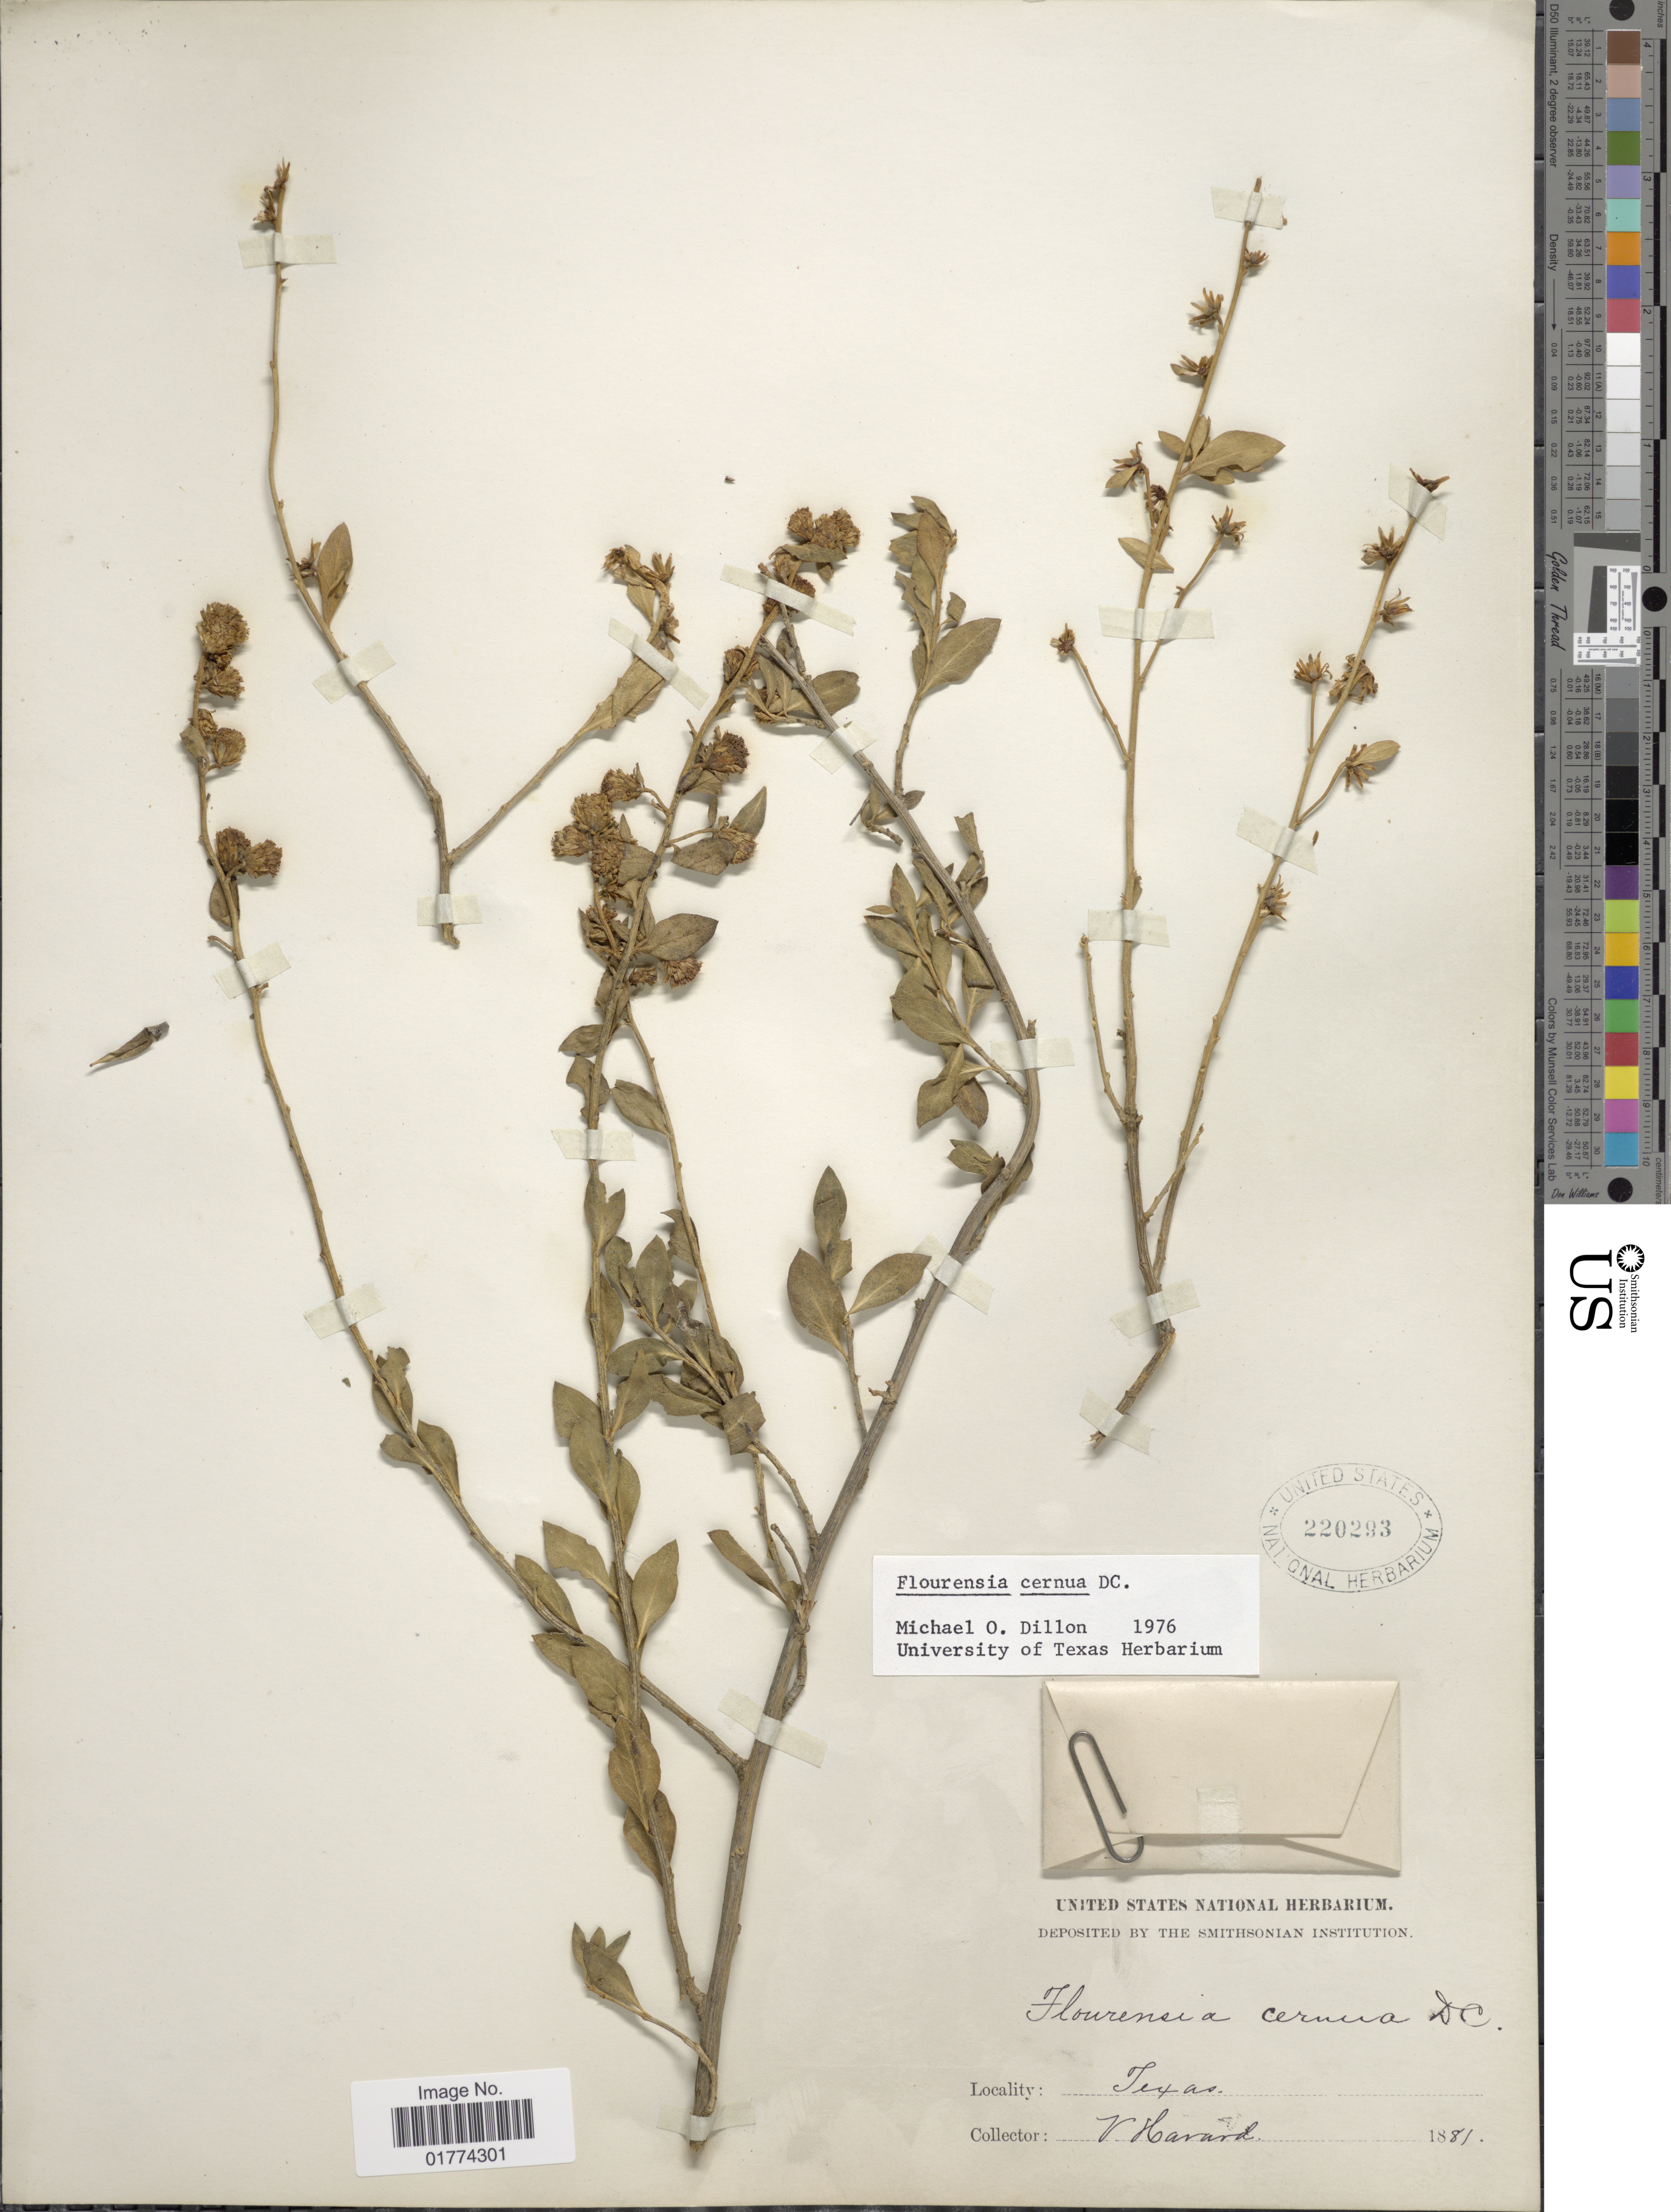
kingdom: Plantae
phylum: Tracheophyta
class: Magnoliopsida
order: Asterales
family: Asteraceae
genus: Flourensia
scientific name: Flourensia cernua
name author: DC.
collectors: V. Harvard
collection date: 1881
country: United States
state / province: Texas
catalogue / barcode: US 220293